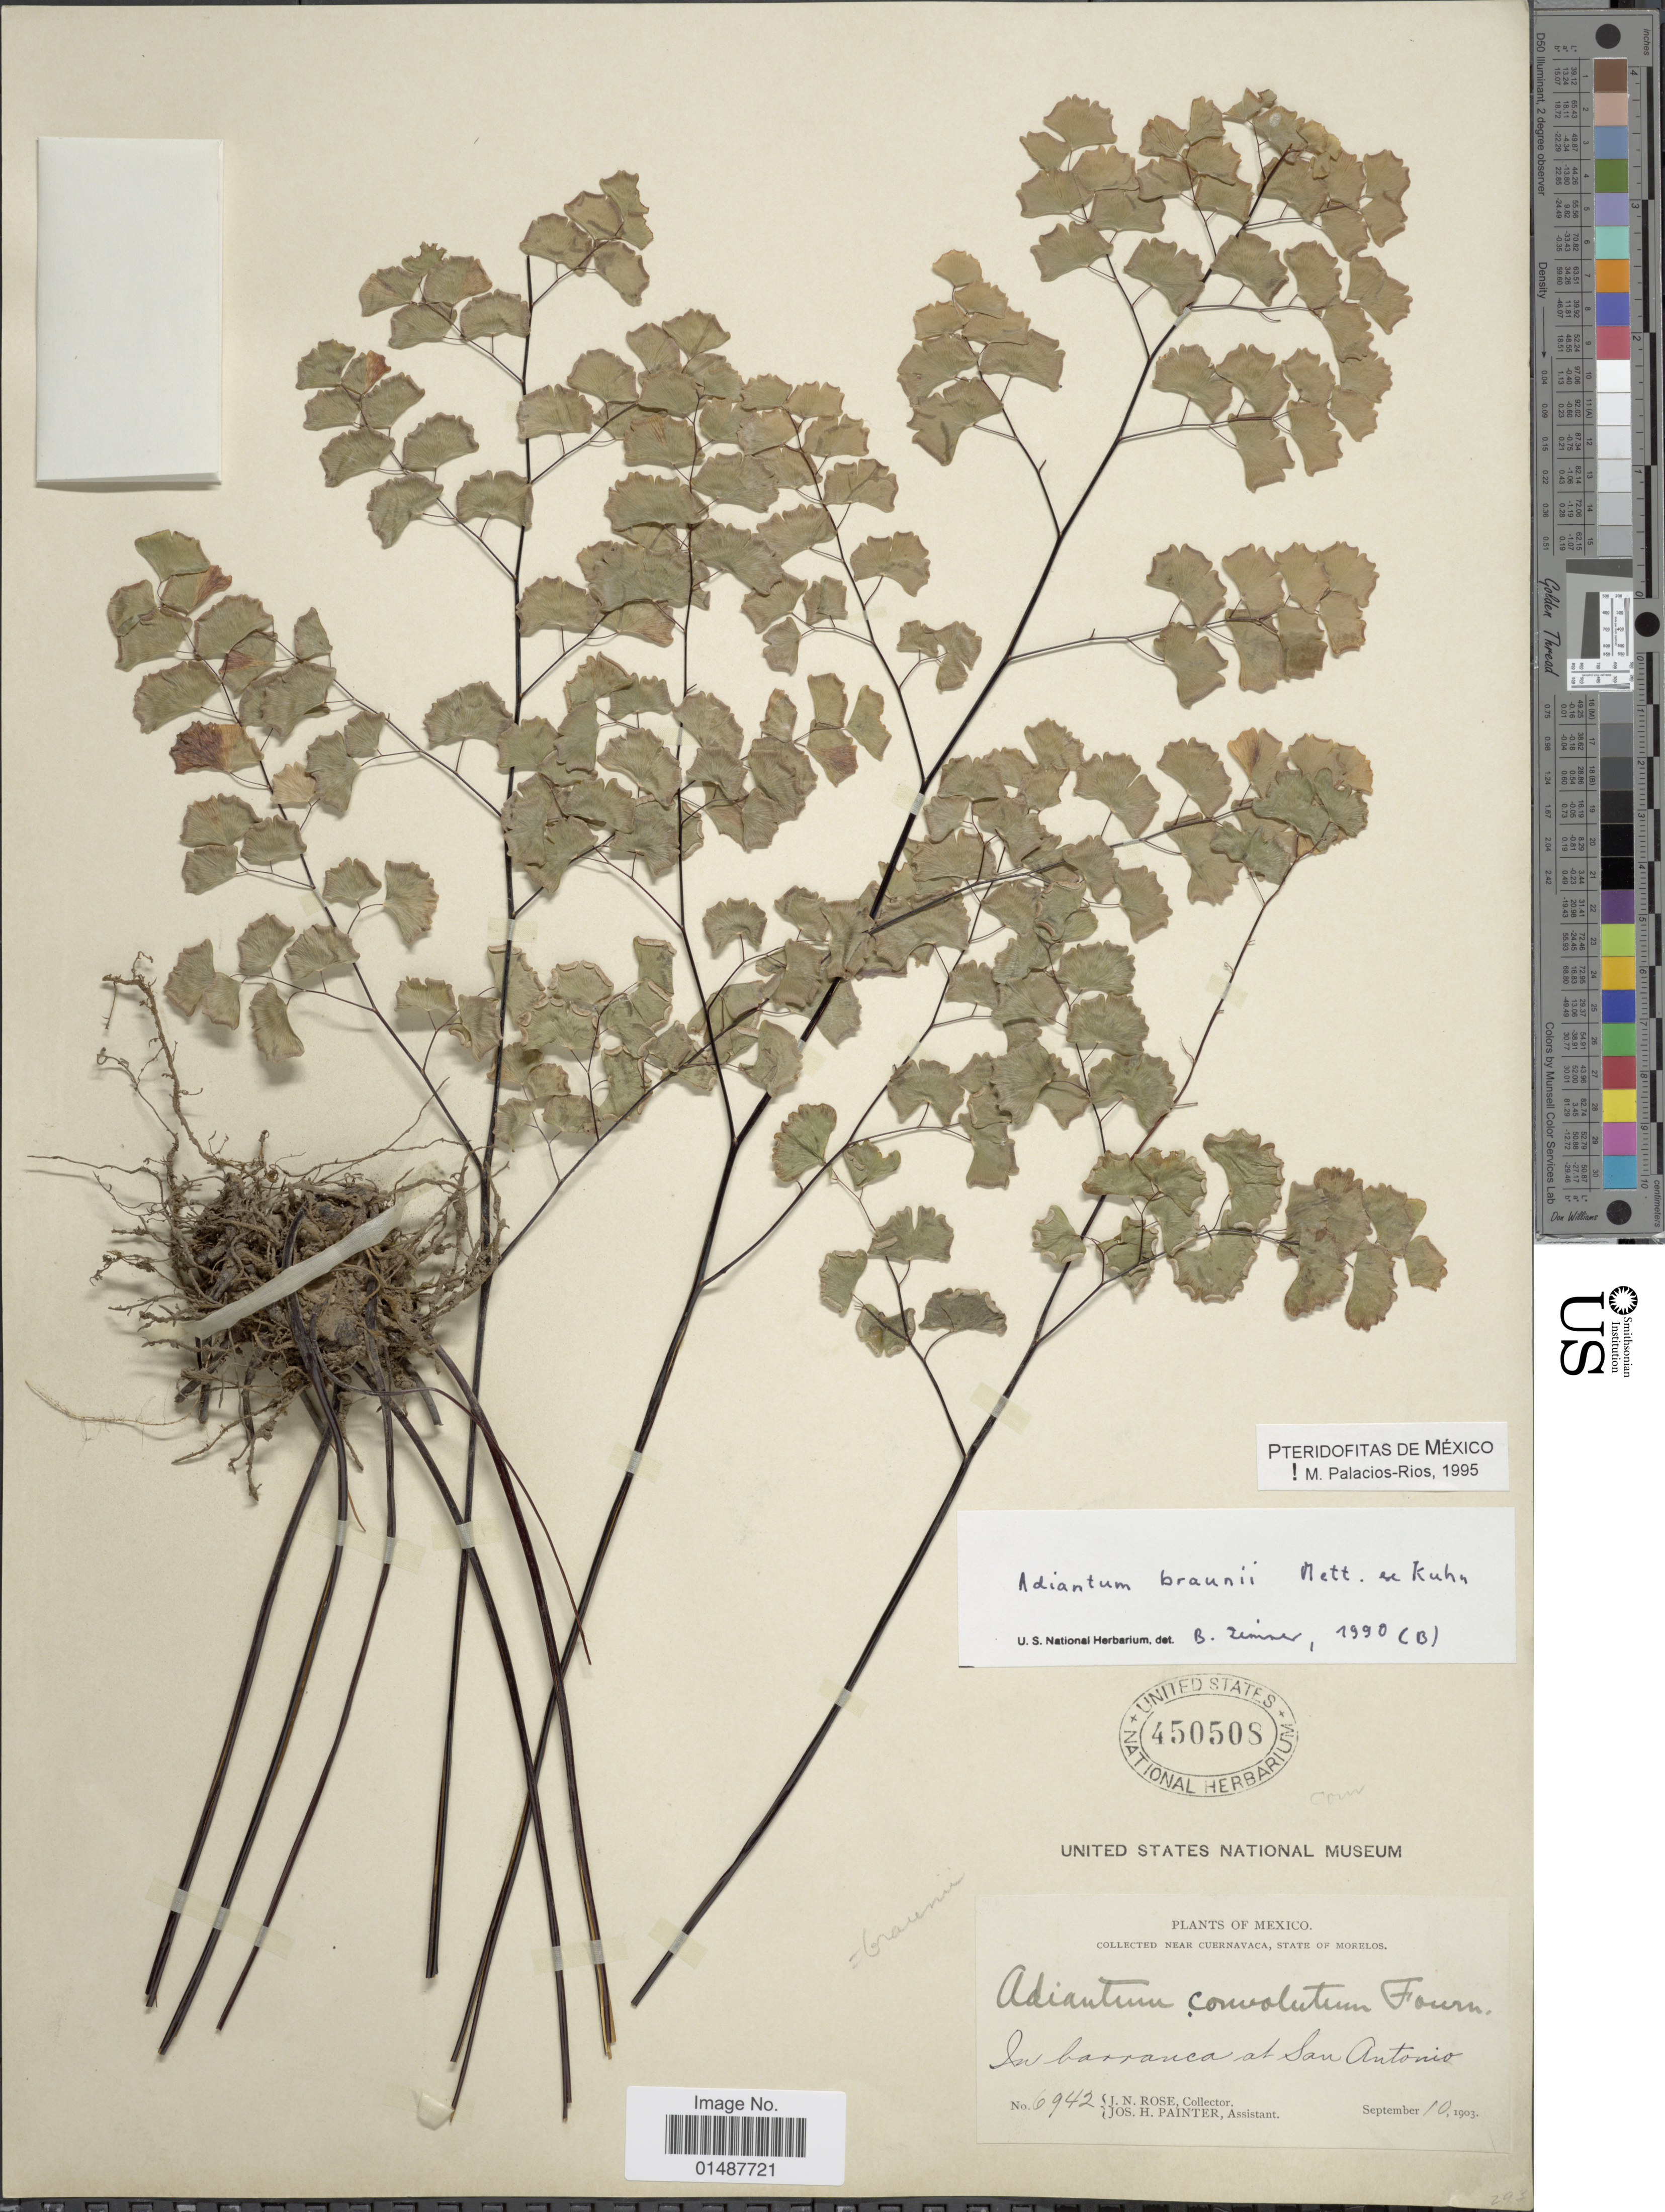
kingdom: Plantae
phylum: Tracheophyta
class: Polypodiopsida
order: Polypodiales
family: Pteridaceae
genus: Adiantum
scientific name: Adiantum braunii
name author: Mett. ex Kuhn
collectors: J. N. Rose & J. H. Painter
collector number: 6942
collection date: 1903-09-10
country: Mexico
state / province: Morelos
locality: Near Cuernavaca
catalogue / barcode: US 450508